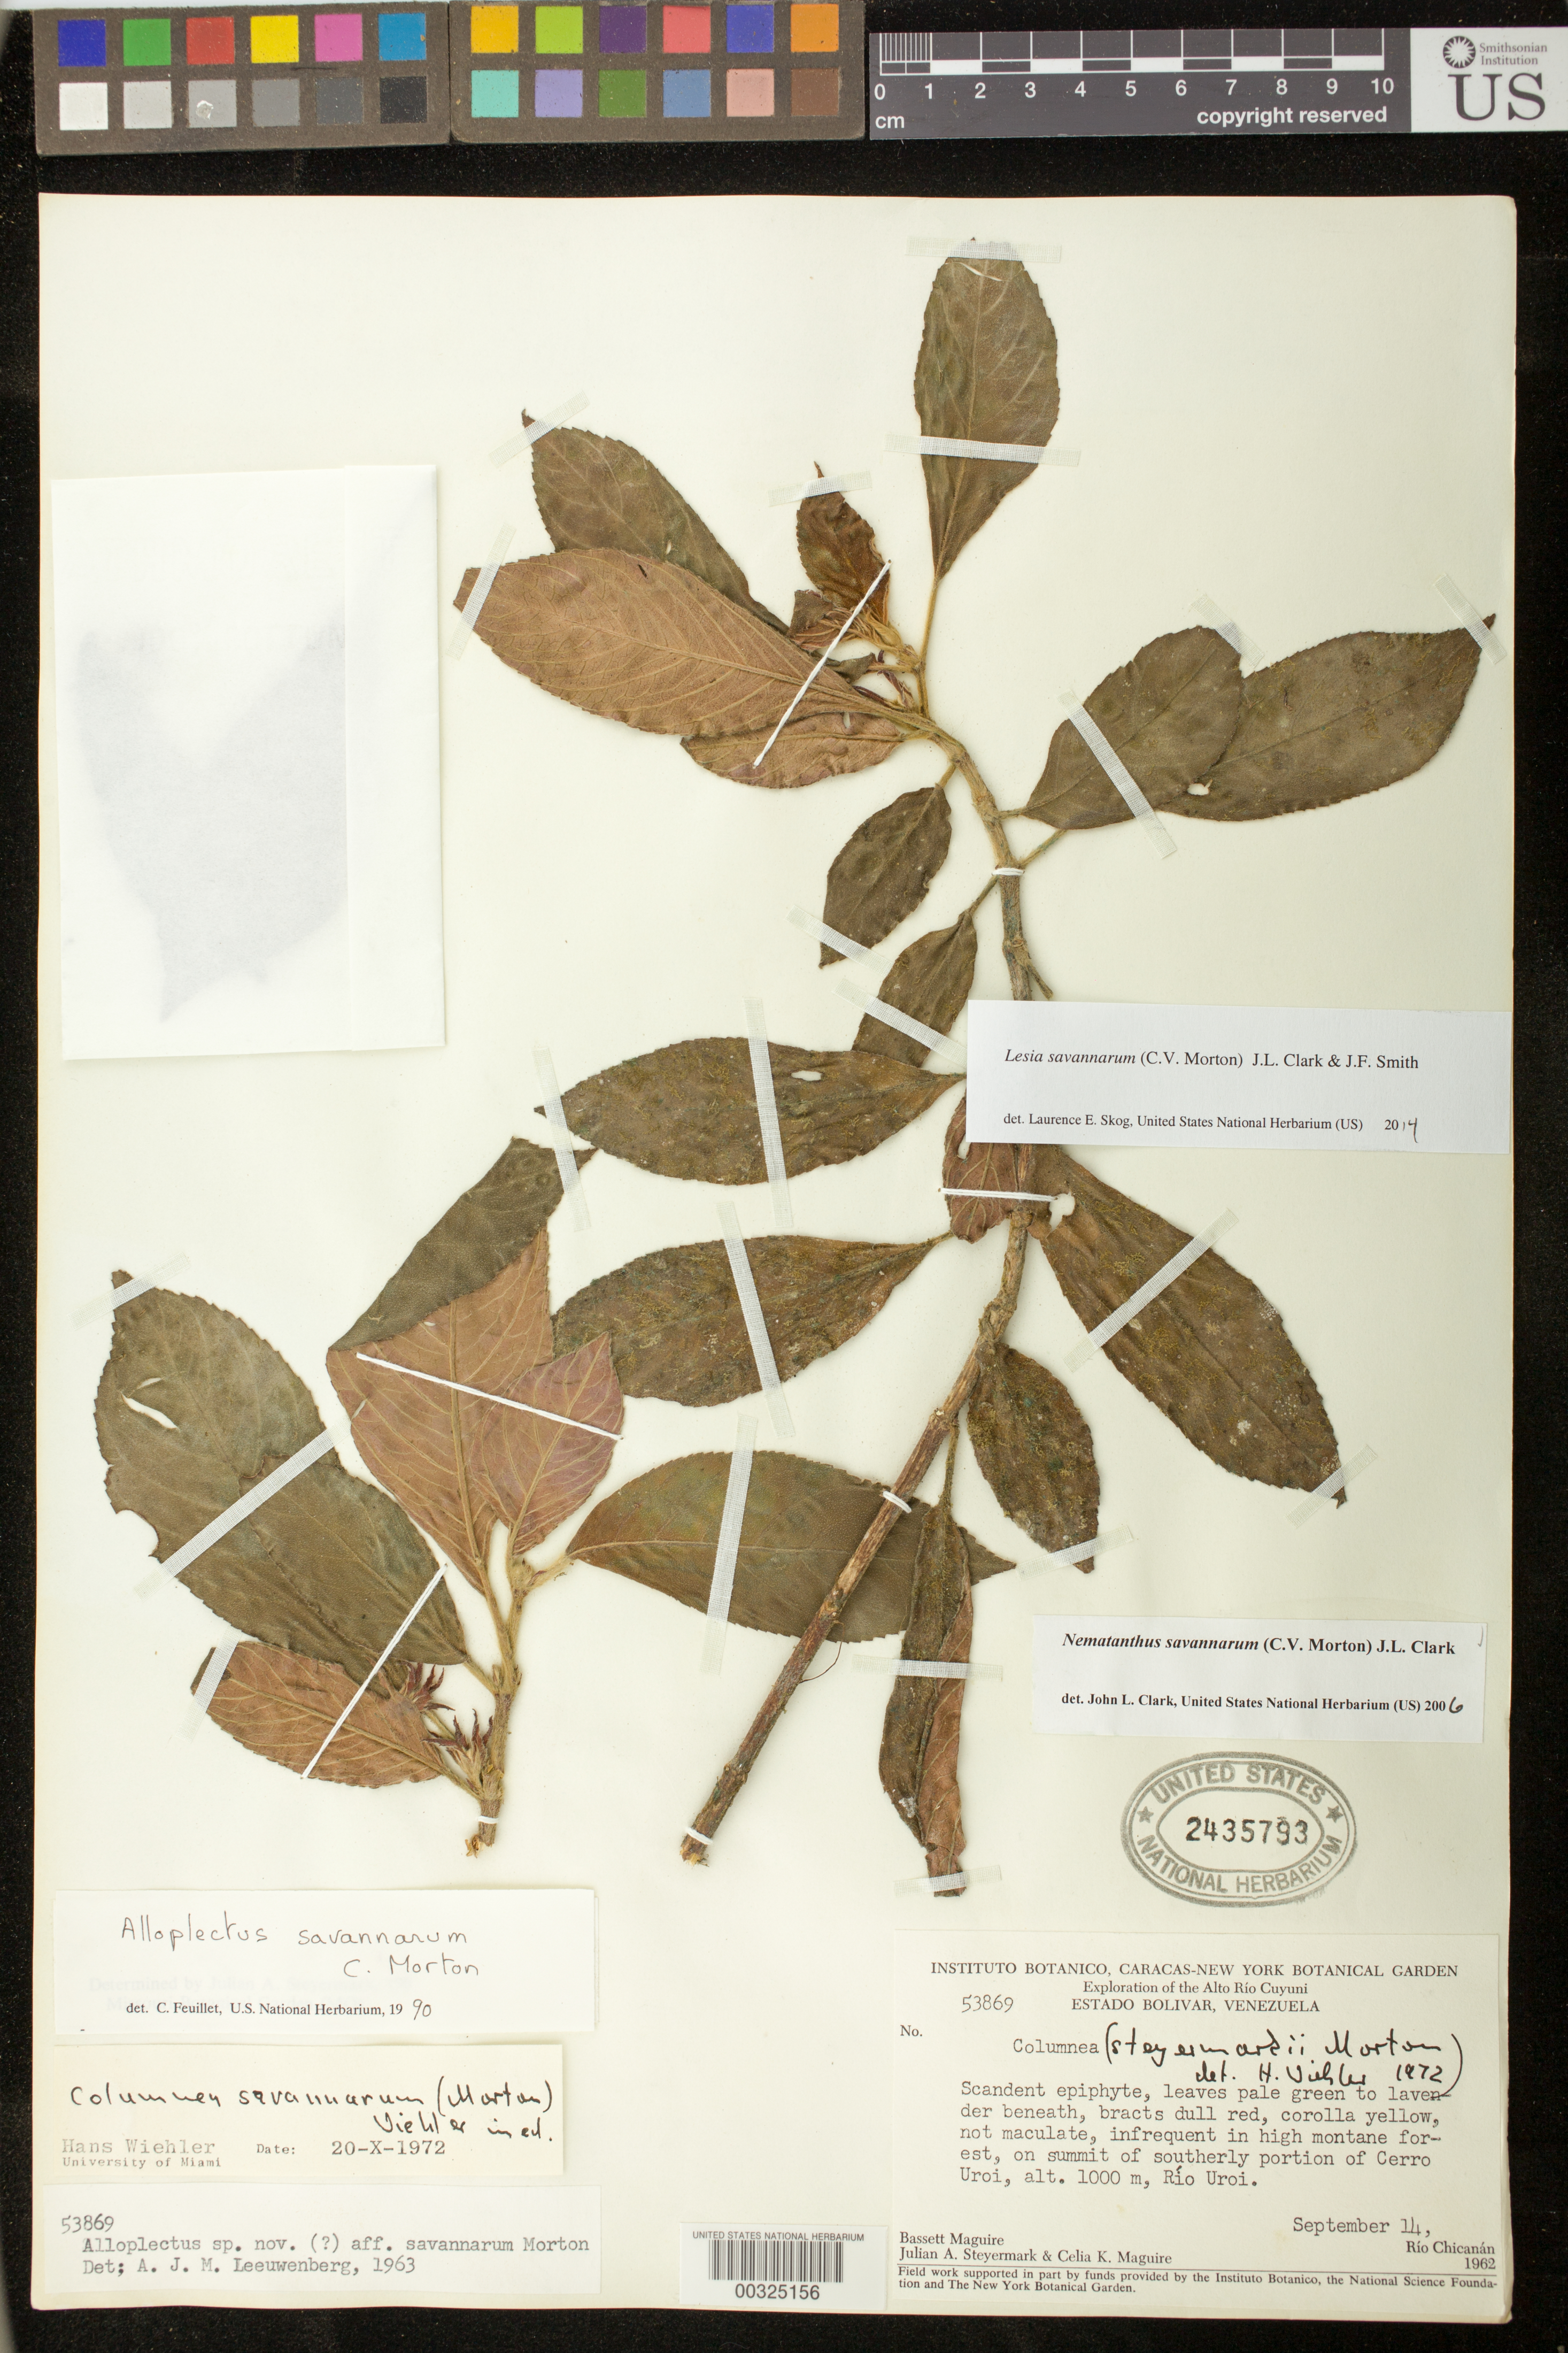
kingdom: Plantae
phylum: Tracheophyta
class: Magnoliopsida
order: Lamiales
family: Gesneriaceae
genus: Lesia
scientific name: Lesia savannarum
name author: (C.V. Morton) J.L. Clark & J.F. Sm.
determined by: Skog, Laurence E.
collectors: B. Maguire, J. Steyermark & C. K. Maguire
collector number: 53869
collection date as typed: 14 Sep 1962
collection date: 1962-09-14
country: Venezuela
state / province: Bolívar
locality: Exploration of alto Rio Cuyuni, on summit of southerly portion of Cerro Uroi, Rio Uroi, Rio Chicanan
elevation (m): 1000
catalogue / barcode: US 2435793